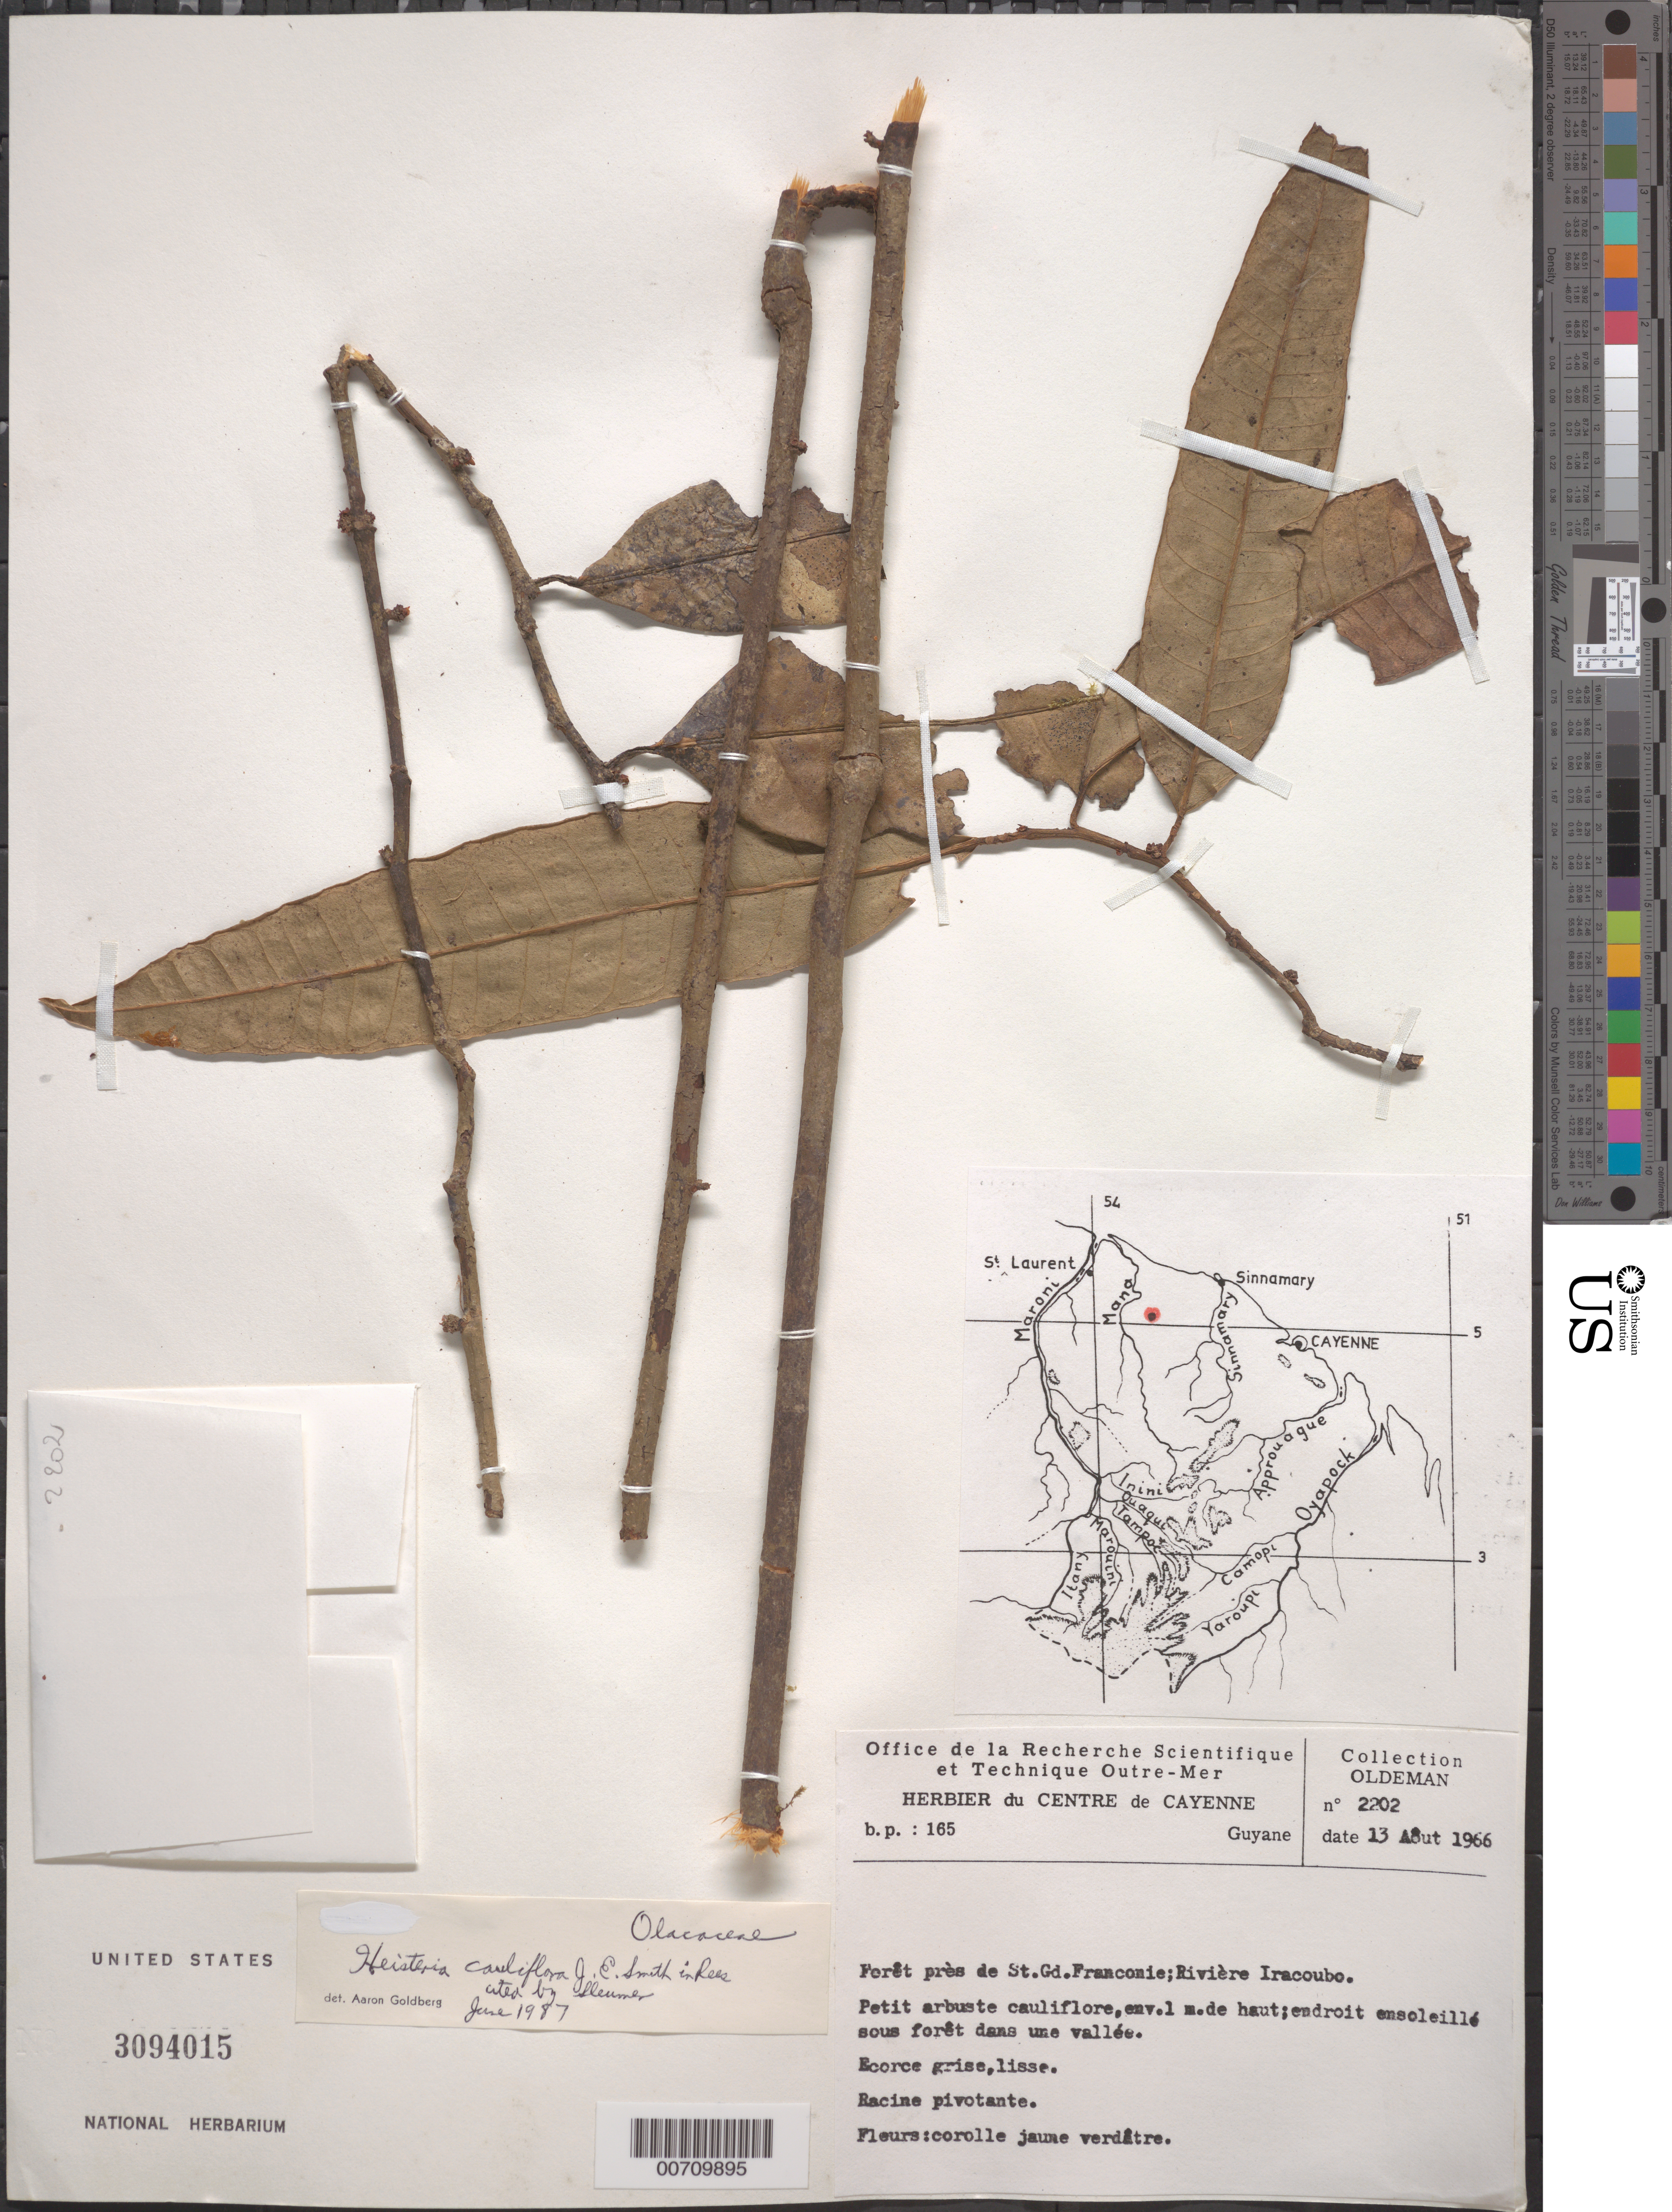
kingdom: Plantae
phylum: Tracheophyta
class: Magnoliopsida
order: Santalales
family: Erythropalaceae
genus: Heisteria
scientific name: Heisteria cauliflora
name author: Sm.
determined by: Goldberg, Aaron, (US), NMNH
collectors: R. Oldeman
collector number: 2202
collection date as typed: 13-Aug-66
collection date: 1966-08-13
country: French Guiana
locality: Rivière Iracoubo, près de Saut Grand Franconie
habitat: Endroit ensoleillé sous forêt dans une vallée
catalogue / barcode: US 3094015